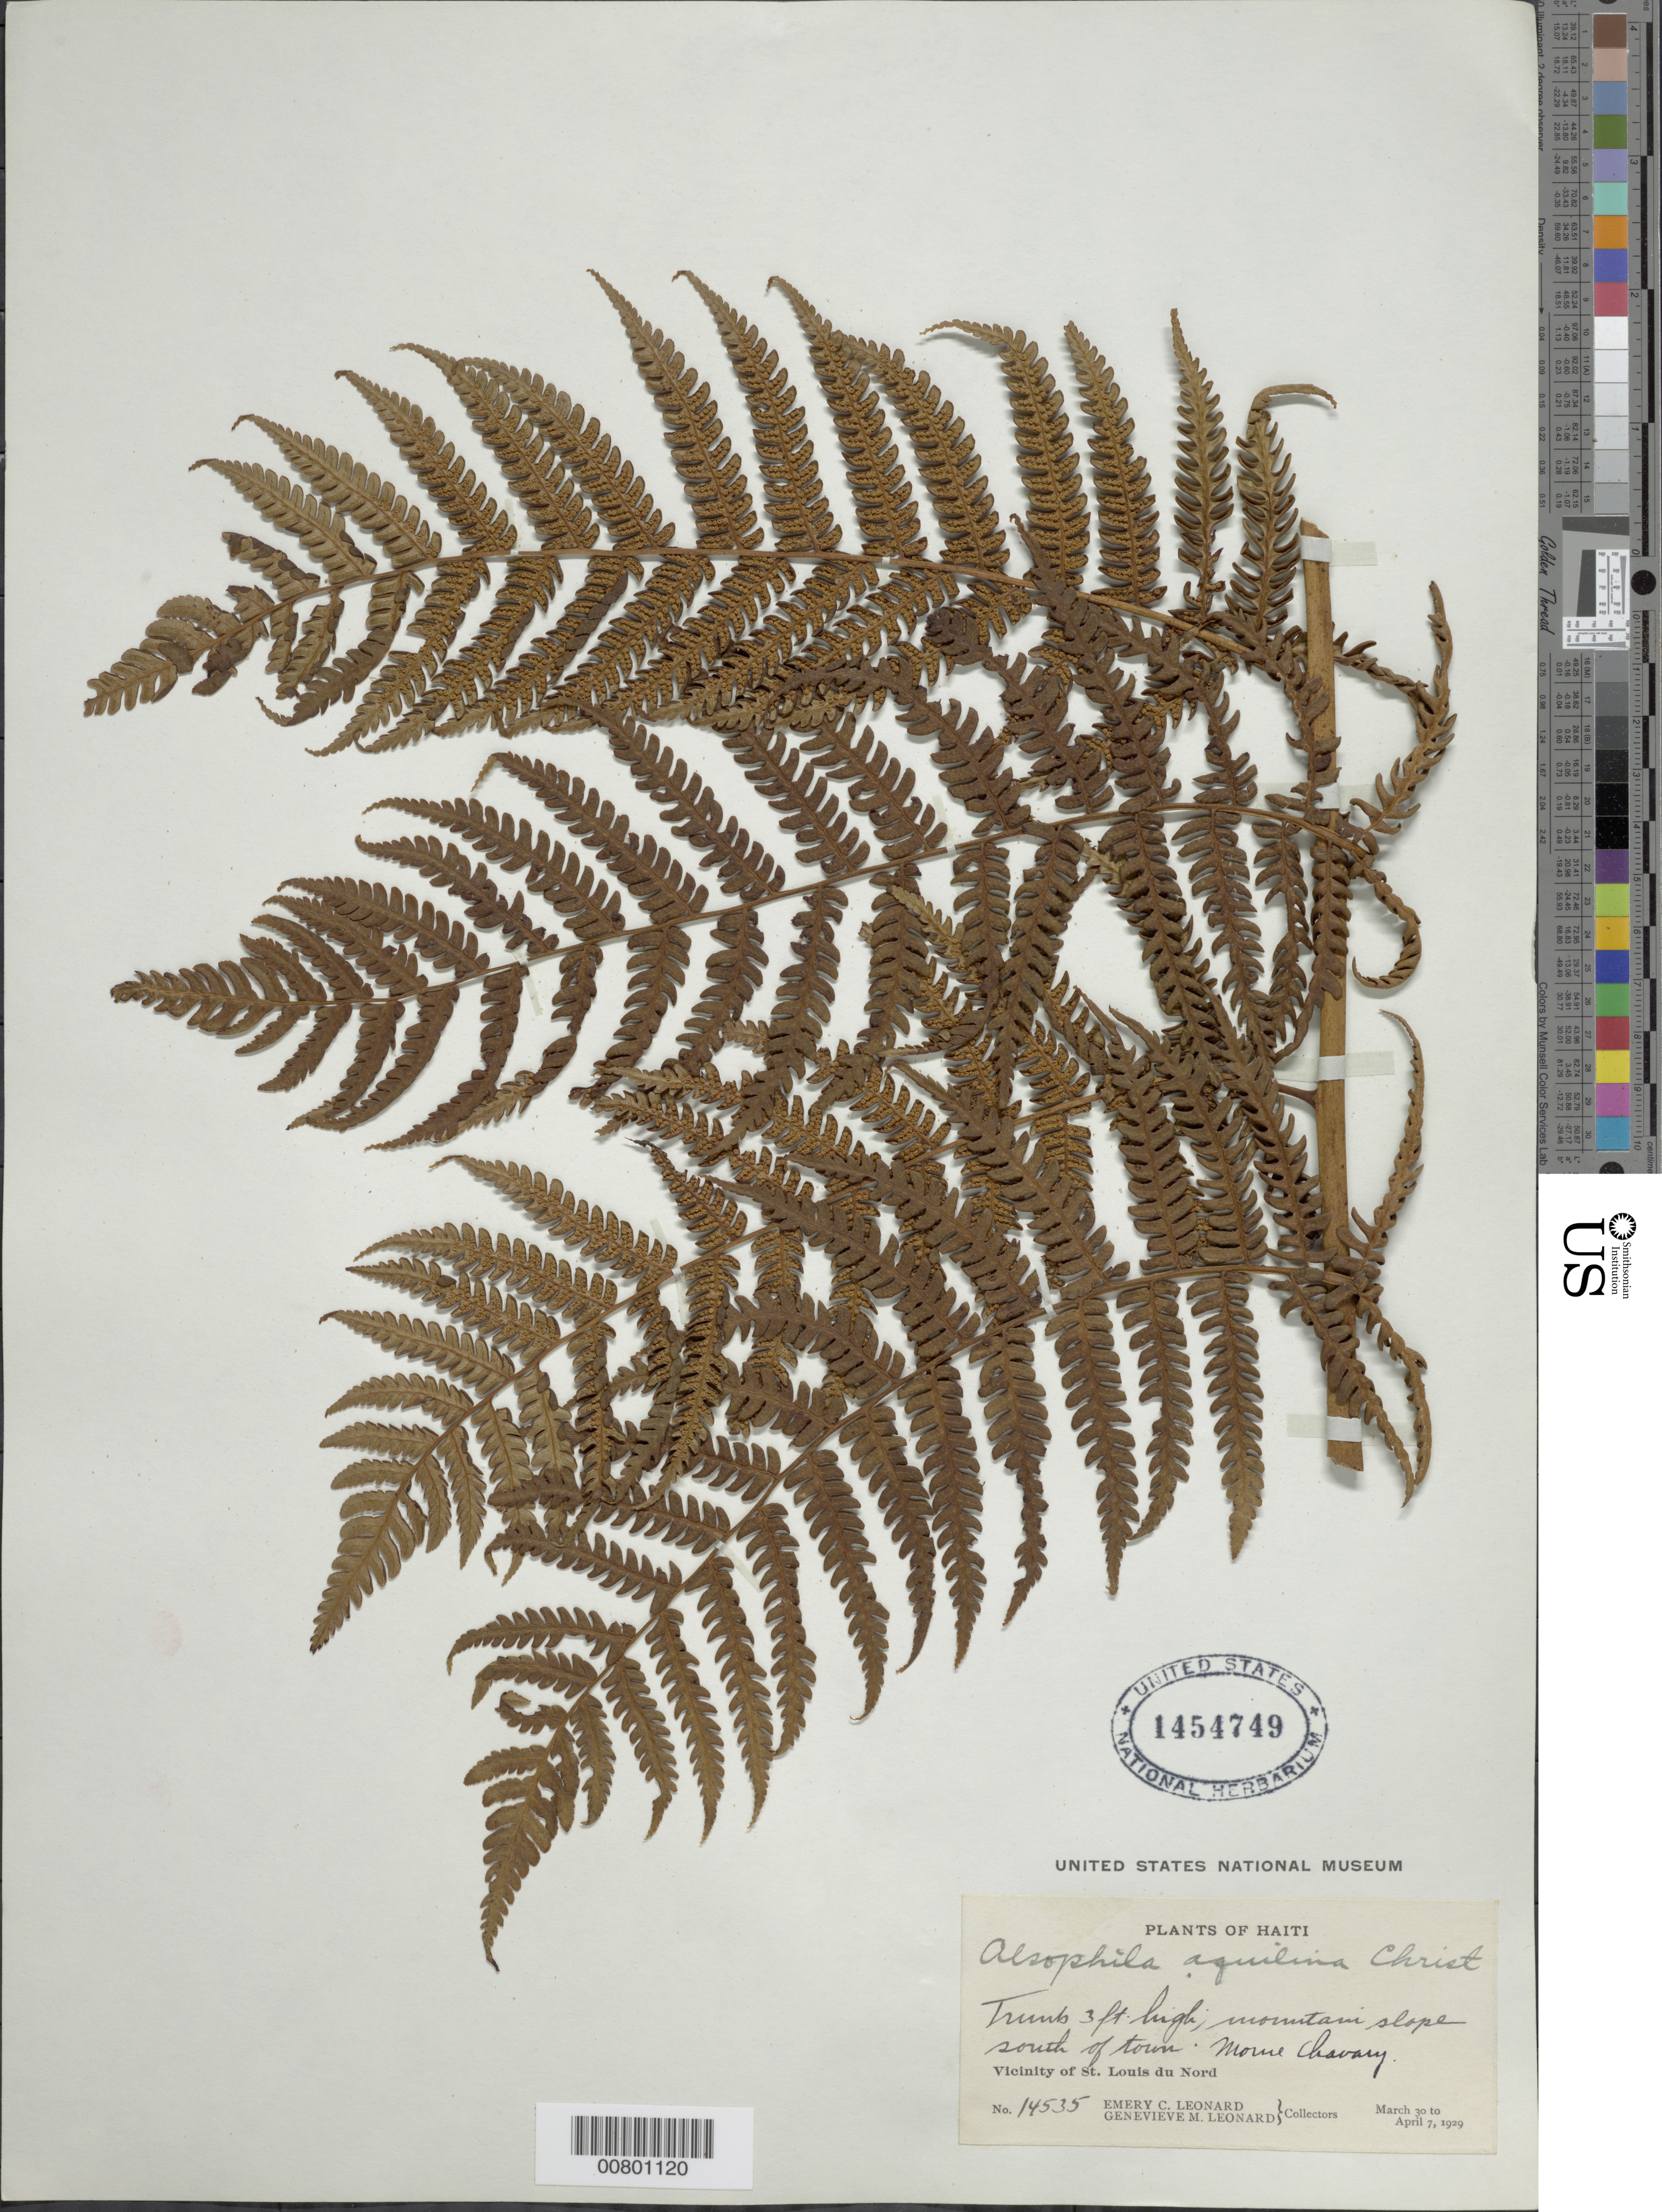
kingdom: Plantae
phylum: Tracheophyta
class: Polypodiopsida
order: Cyatheales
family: Cyatheaceae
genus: Cyathea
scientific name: Cyathea parvula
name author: (Jenman) Domin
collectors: E. C. Leonard & G. M. Leonard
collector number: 14535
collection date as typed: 30 Mar 1929 to 07 Apr 1929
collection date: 1929-03-30/1929-04-07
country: Haiti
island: Hispaniola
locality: St. Louis du Nord, Morne Chavary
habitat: Mountain slope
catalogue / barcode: US 1454749